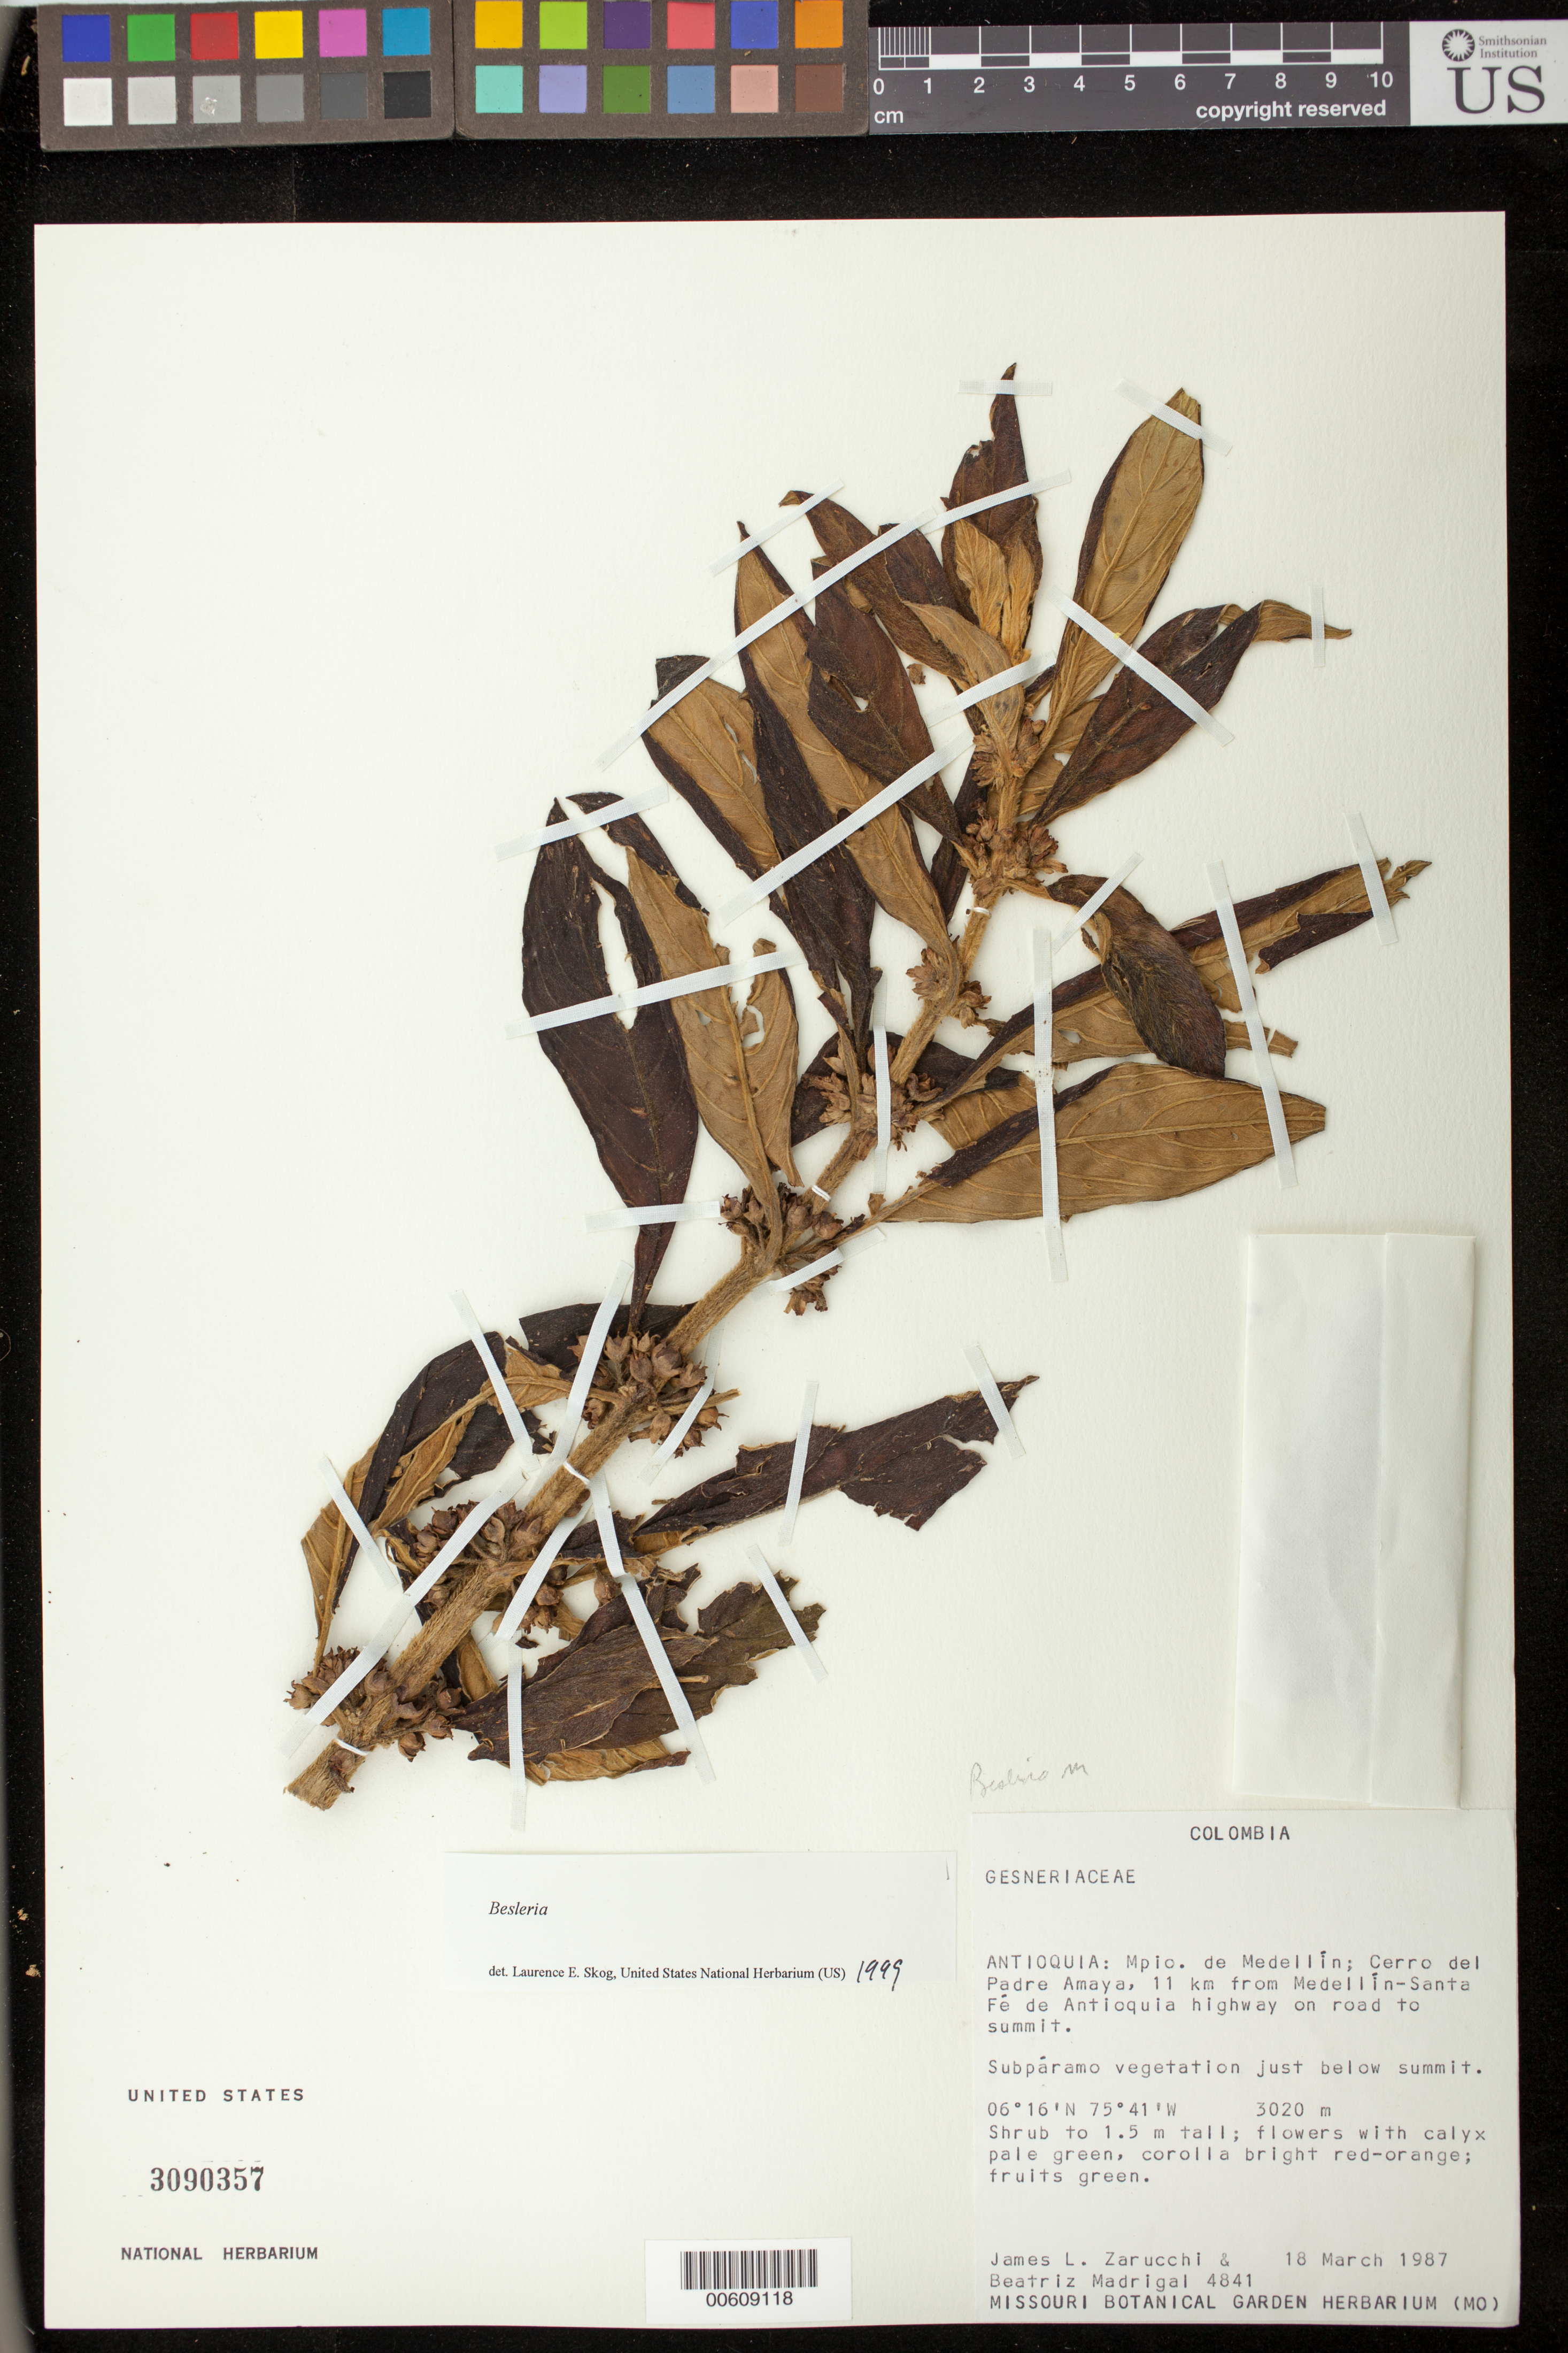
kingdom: Plantae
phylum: Tracheophyta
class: Magnoliopsida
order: Lamiales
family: Gesneriaceae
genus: Besleria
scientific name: Besleria sp.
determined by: Skog, Laurence E.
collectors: J. L. Zarucchi & B. E. Madrigal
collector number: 4841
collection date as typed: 18 Mar 1987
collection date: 1987-03-18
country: Colombia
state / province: Antioquia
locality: Mpio. de Medellín; Cerro del Padre Amaya, 11 km from Medellín - Santa Fé de Antioquia highway on road to summit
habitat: Subpáramo vegetation just below summit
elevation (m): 3020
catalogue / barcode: US 3090357